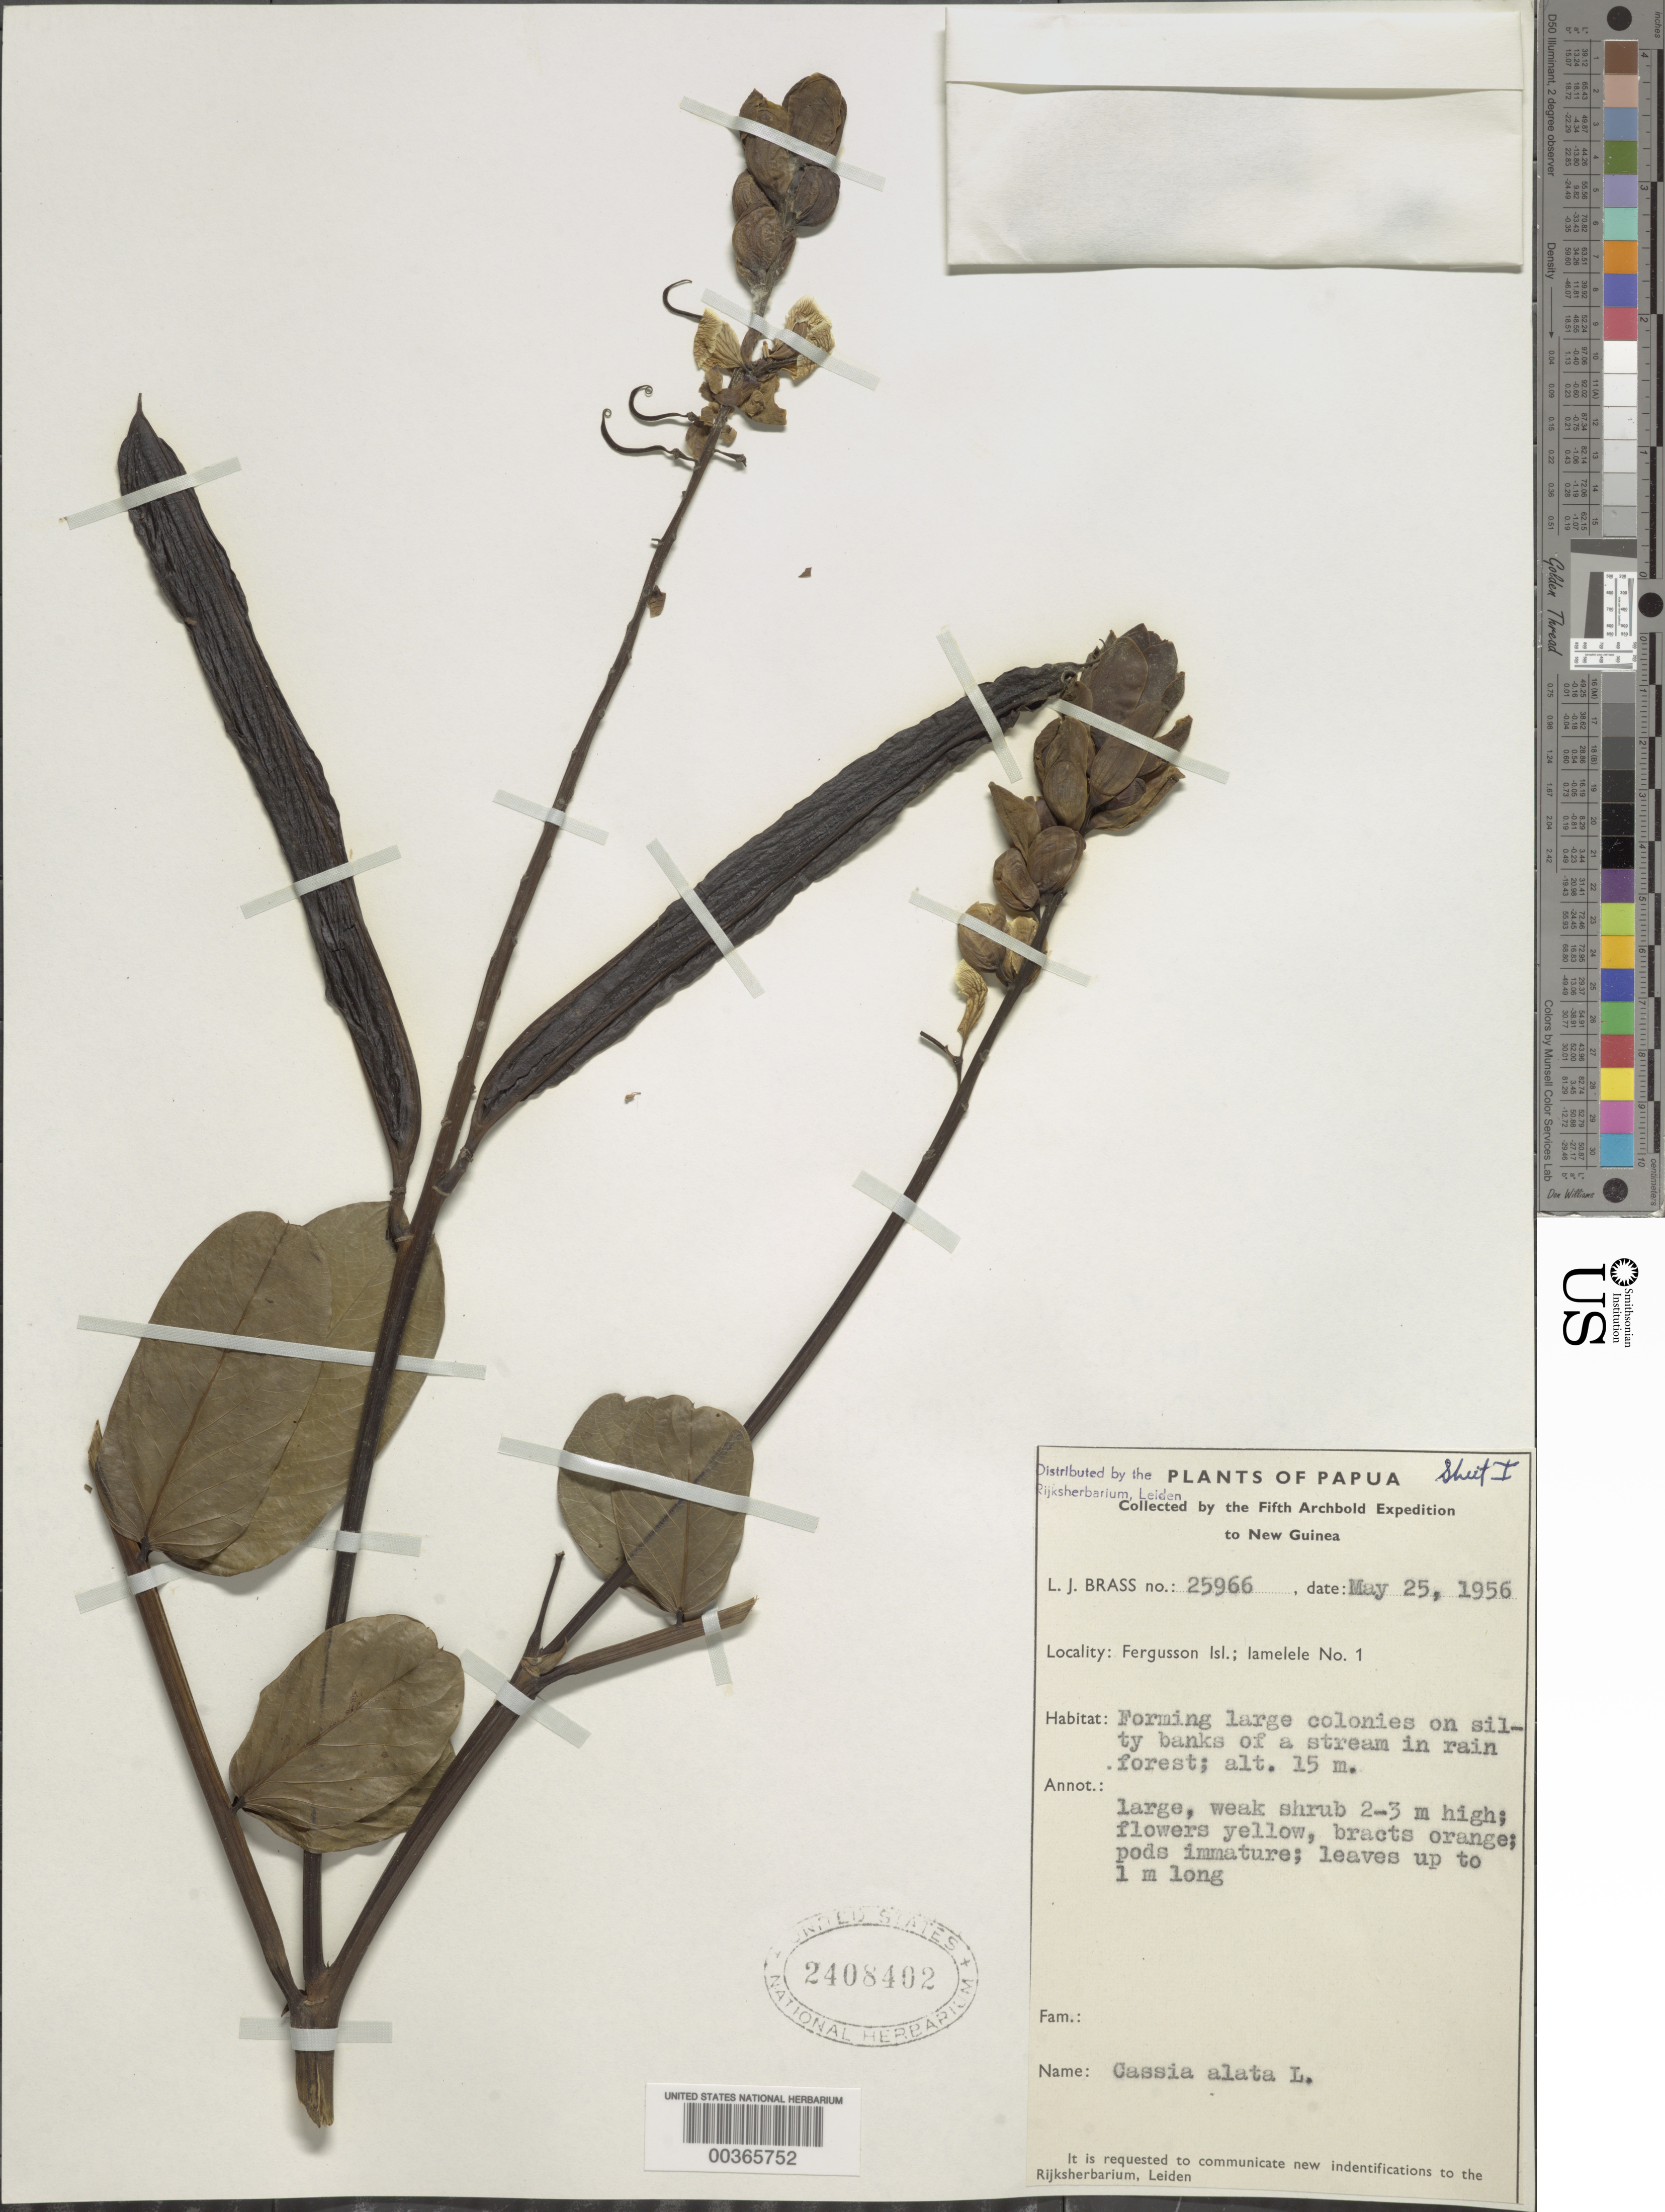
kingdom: Plantae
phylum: Tracheophyta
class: Magnoliopsida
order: Fabales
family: Fabaceae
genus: Senna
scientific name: Senna alata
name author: (L.) Roxb.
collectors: L. J. Brass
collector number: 25966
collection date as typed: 25 May 1956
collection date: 1956-05-25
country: Papua New Guinea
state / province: Milne Bay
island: Fergusson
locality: Fergusson i.; iamelele no. 1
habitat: Silty banks of a stream in rain forest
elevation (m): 15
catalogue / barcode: US 2408402